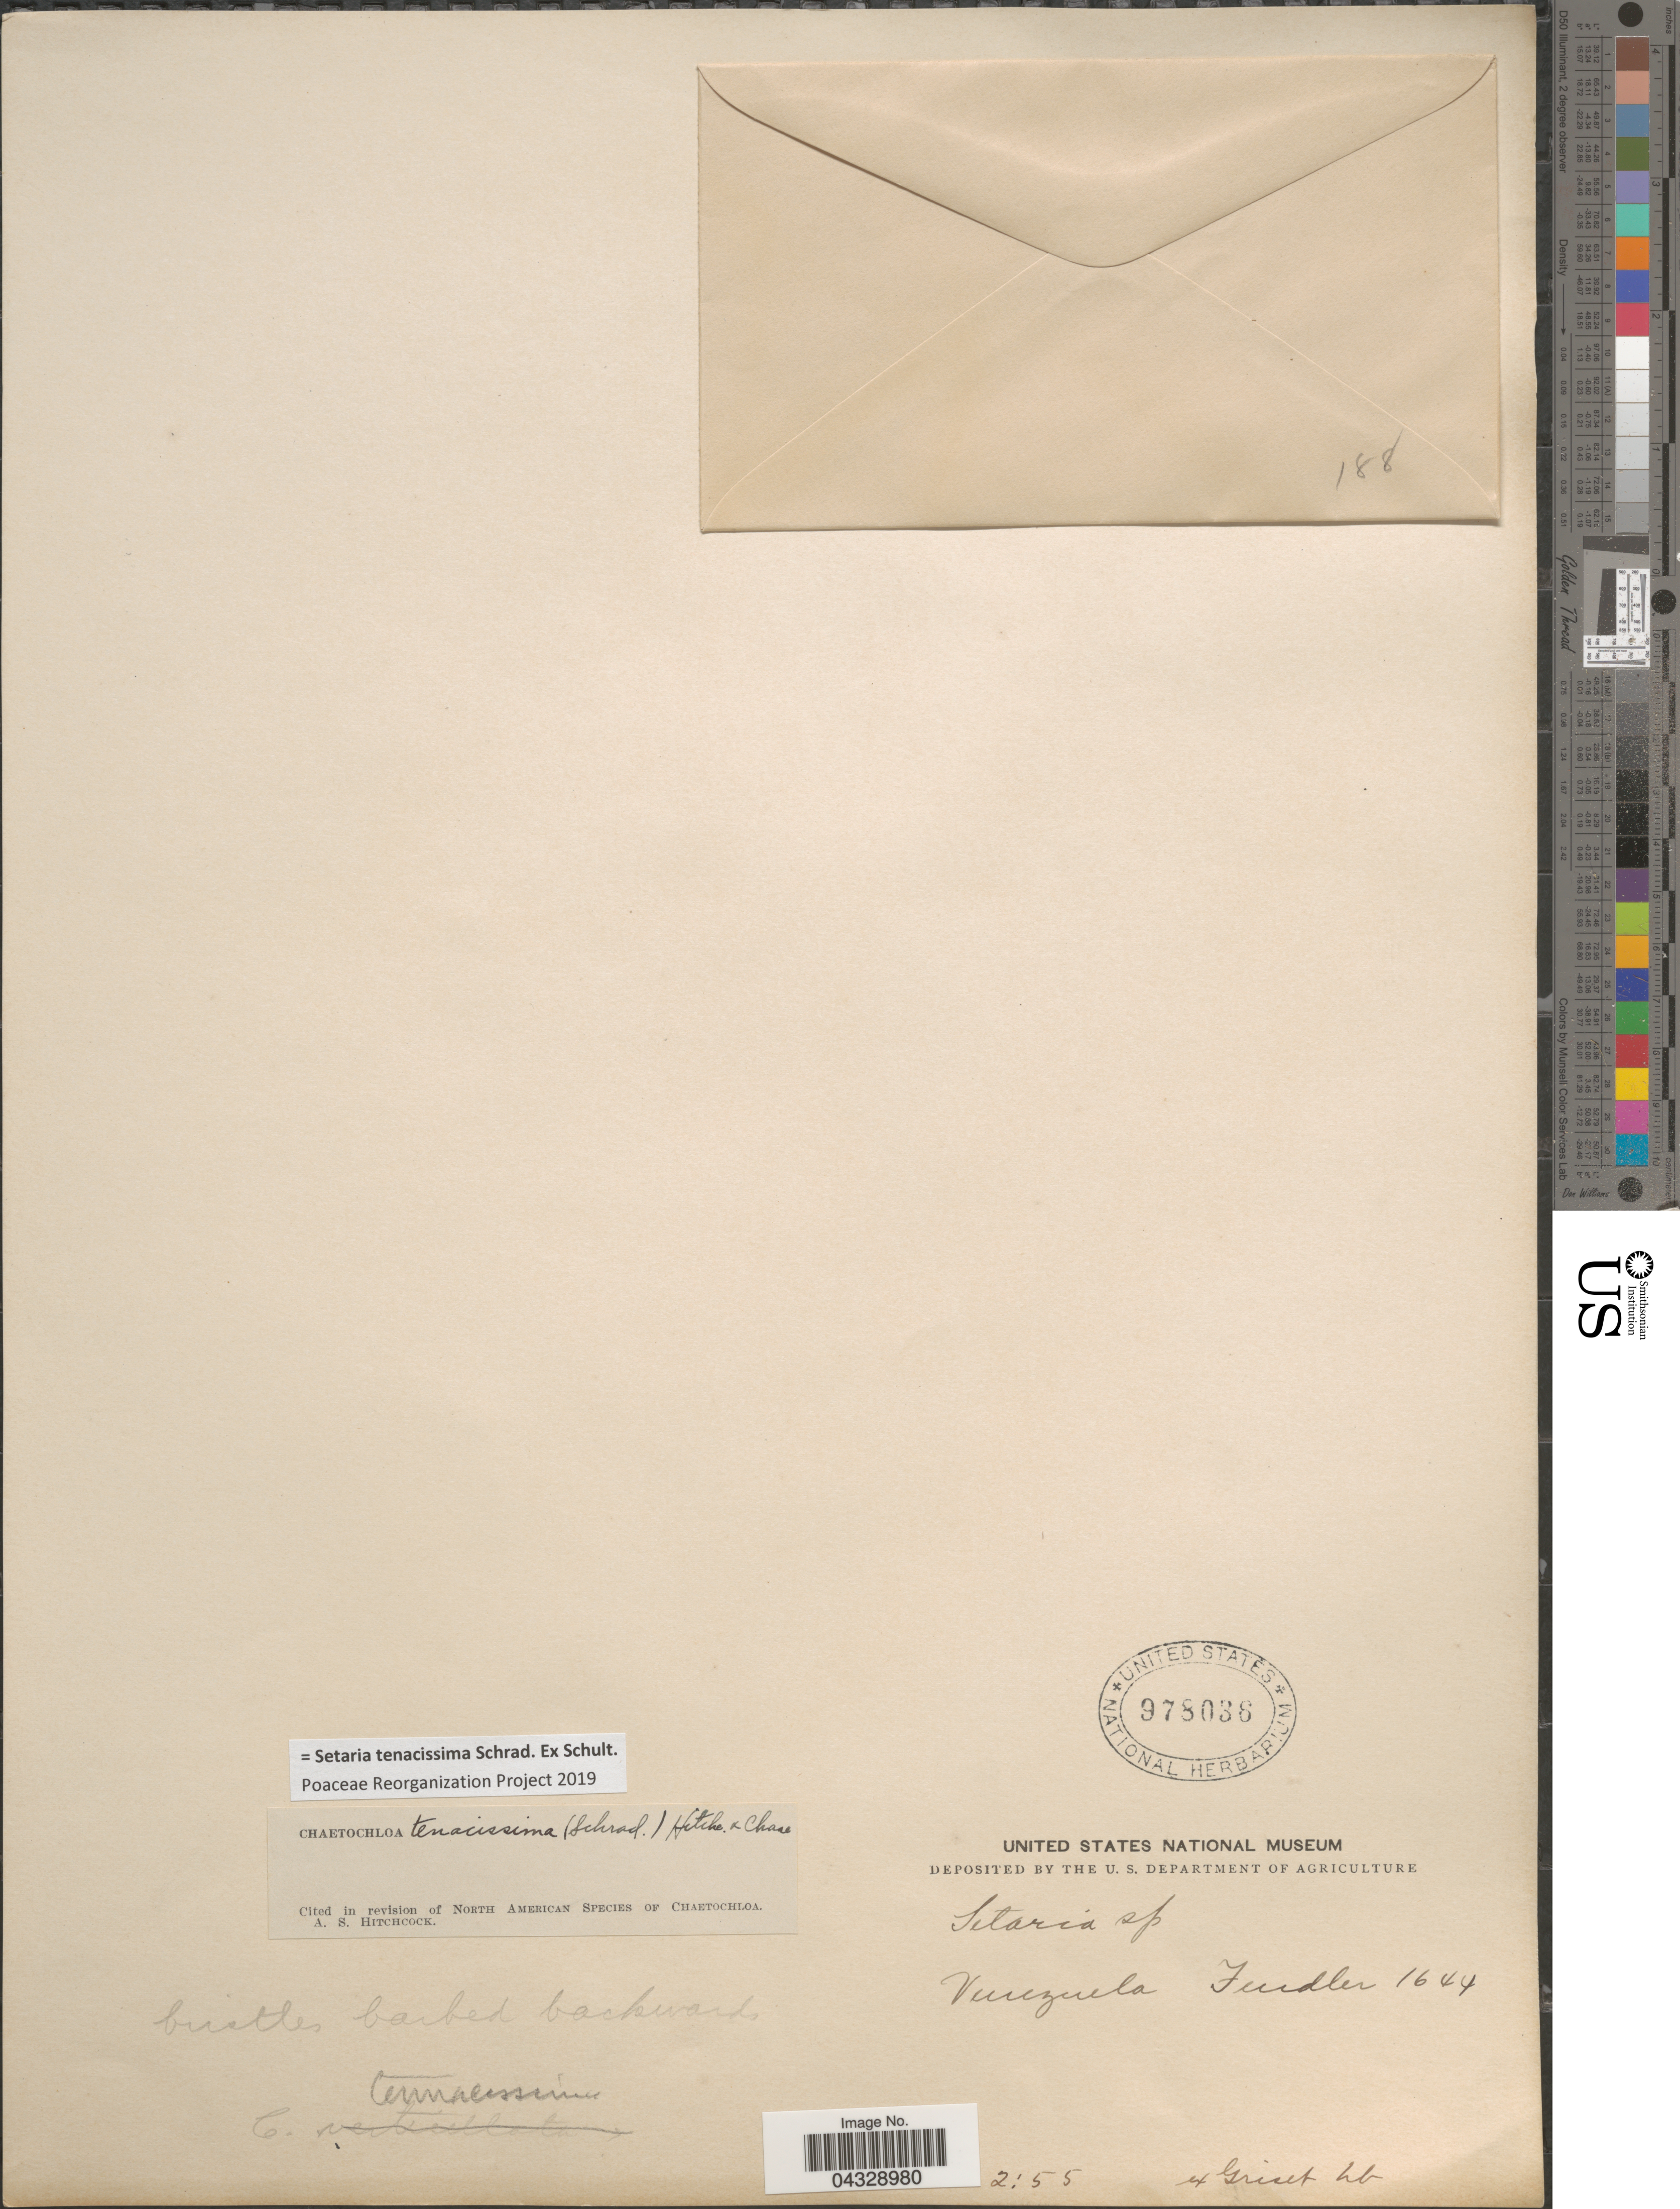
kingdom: Plantae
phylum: Tracheophyta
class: Liliopsida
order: Poales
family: Poaceae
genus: Setaria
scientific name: Setaria tenacissima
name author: Schrad. ex Schult.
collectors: -. Fendler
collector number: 1644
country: Venezuela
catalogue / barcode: US 978036